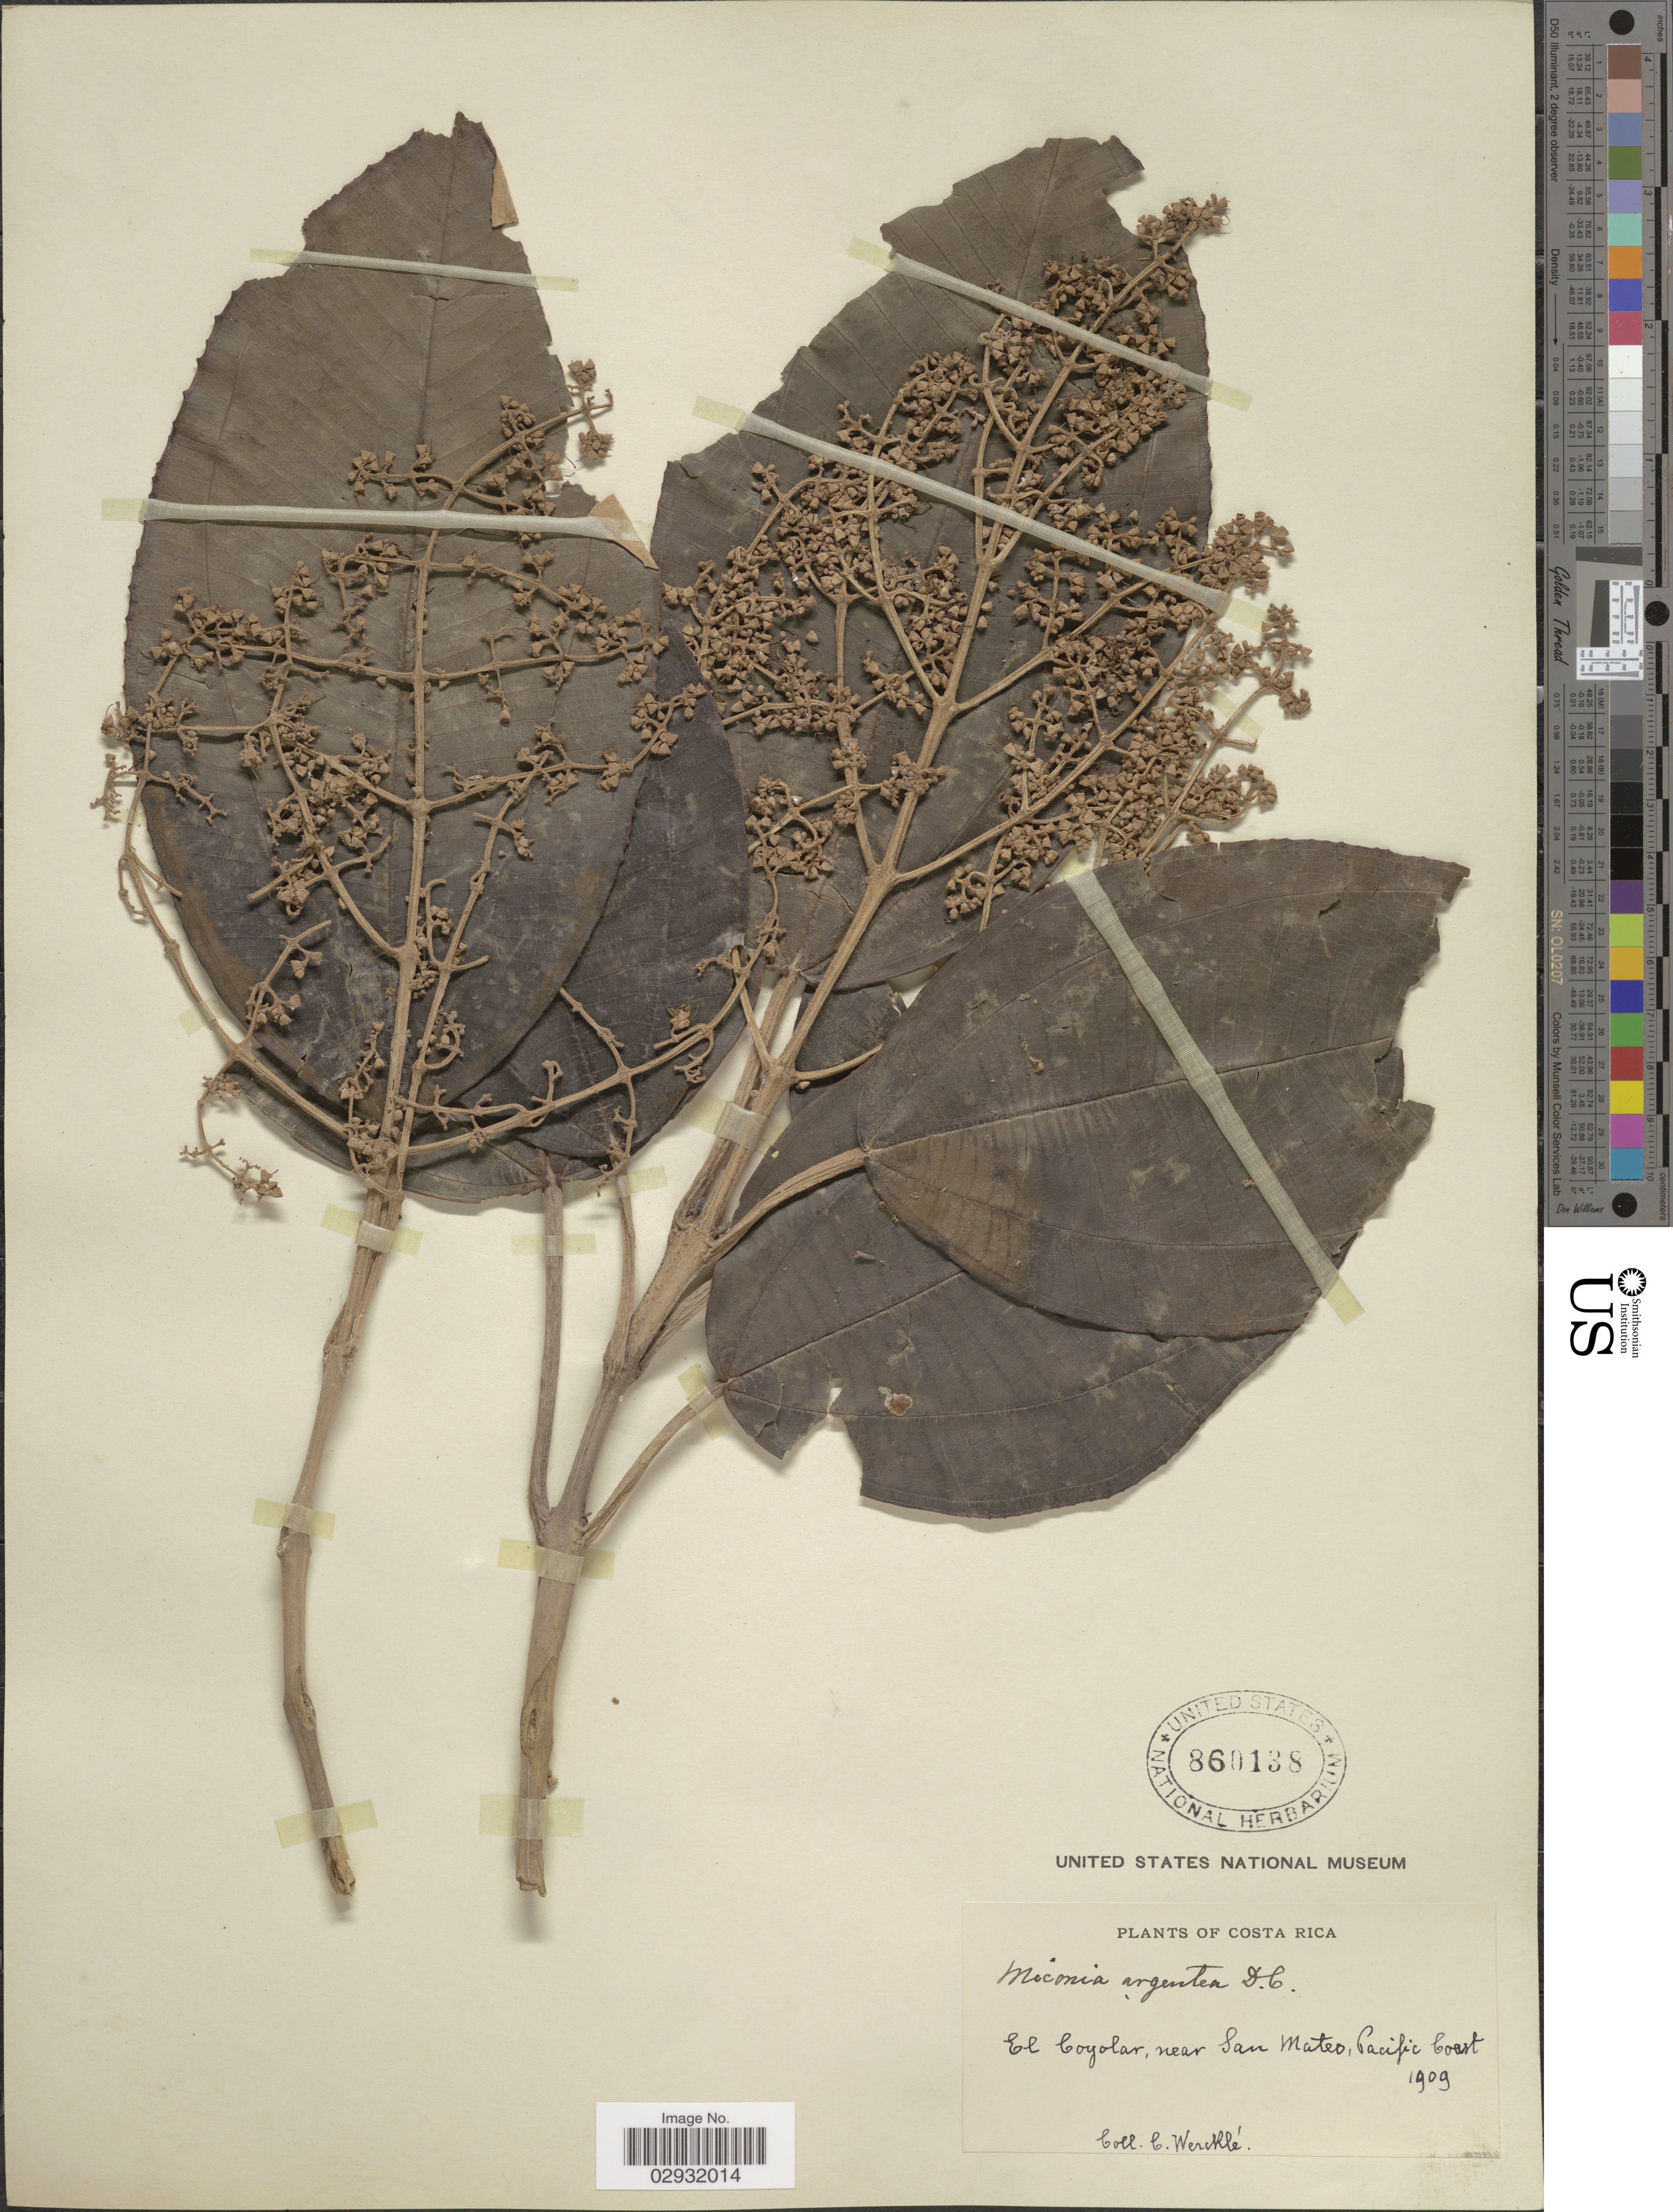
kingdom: Plantae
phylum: Tracheophyta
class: Magnoliopsida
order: Myrtales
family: Melastomataceae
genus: Miconia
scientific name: Miconia argentea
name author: (Sw.) DC.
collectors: C. Wercklé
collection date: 1909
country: Costa Rica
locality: El Coyolar, near San Mateo, Pacific Coast.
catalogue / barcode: US 860138